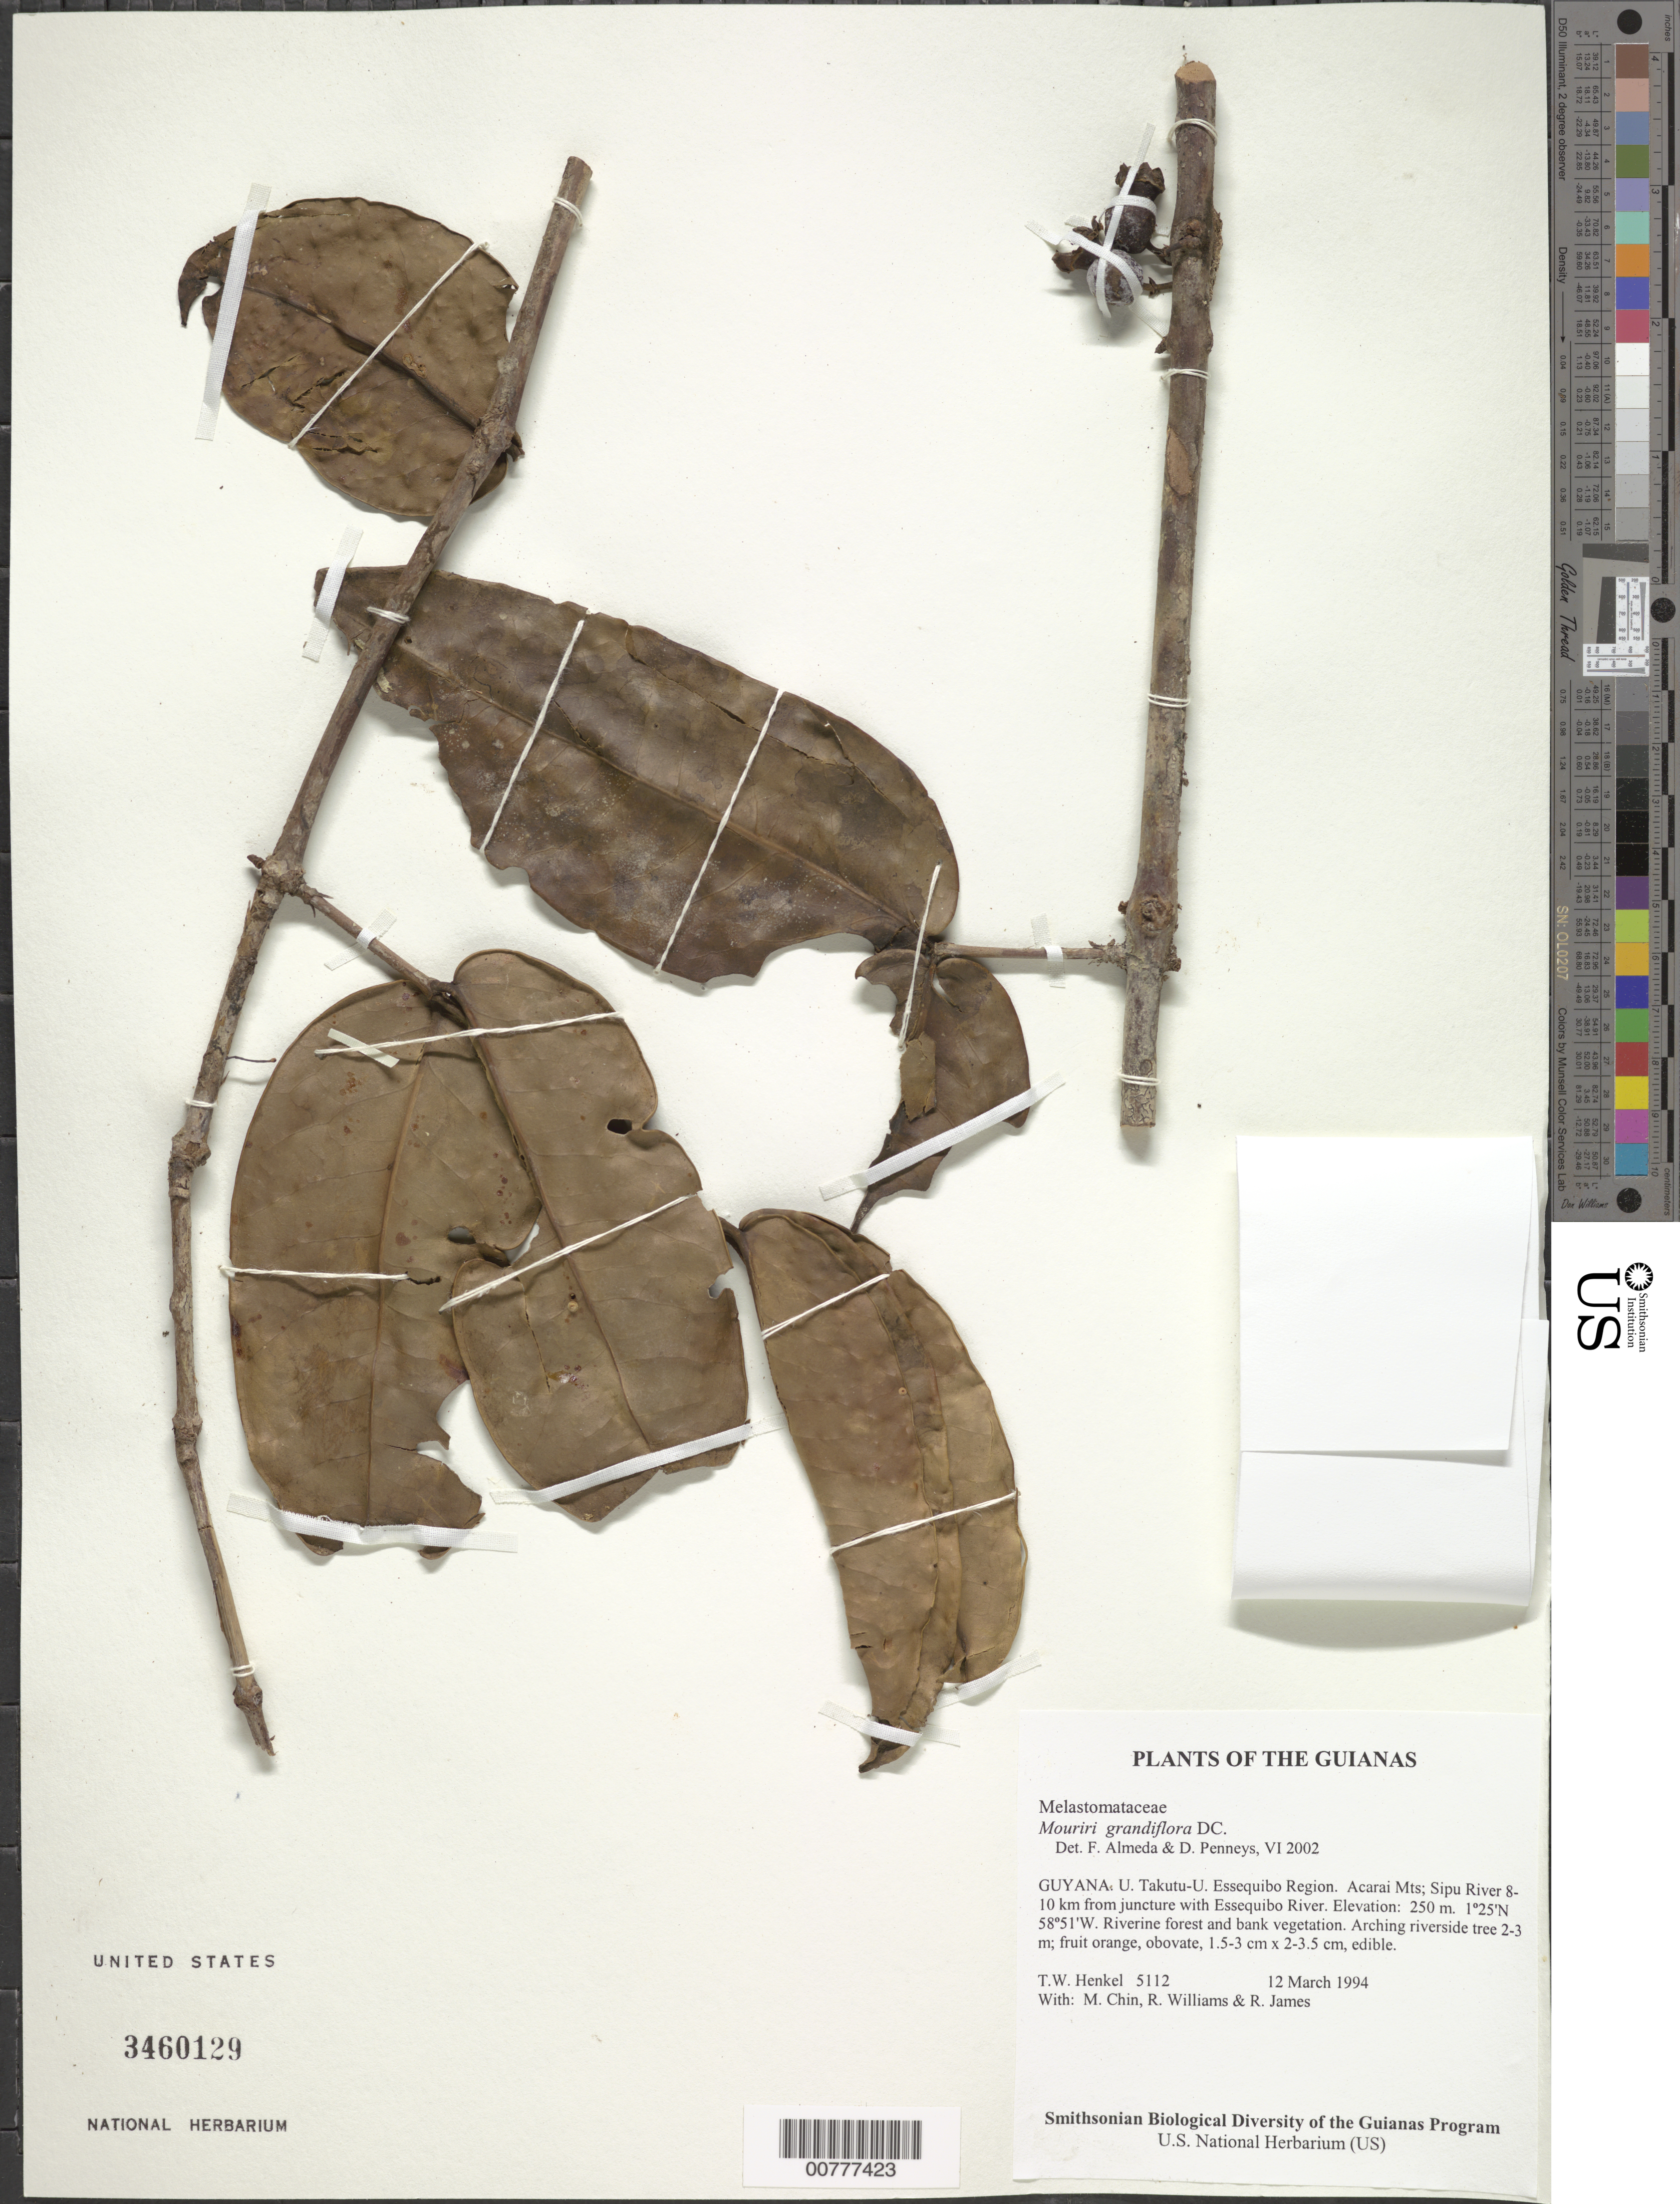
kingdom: Plantae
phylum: Tracheophyta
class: Magnoliopsida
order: Myrtales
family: Melastomataceae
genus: Mouriri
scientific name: Mouriri grandiflora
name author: DC.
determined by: Almeda, F.; Penneys, D. S.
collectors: T. Henkel, M. Chin, R. Williams & R. James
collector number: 5112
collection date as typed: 12 March 1994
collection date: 1994-03-12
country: Guyana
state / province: U. Takutu-U. Essequibo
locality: Acarai Mts; Sipu River 8-10 km from juncture with Essequibo River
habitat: Riverine forest and bank vegetation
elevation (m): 250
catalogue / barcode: US 3460129